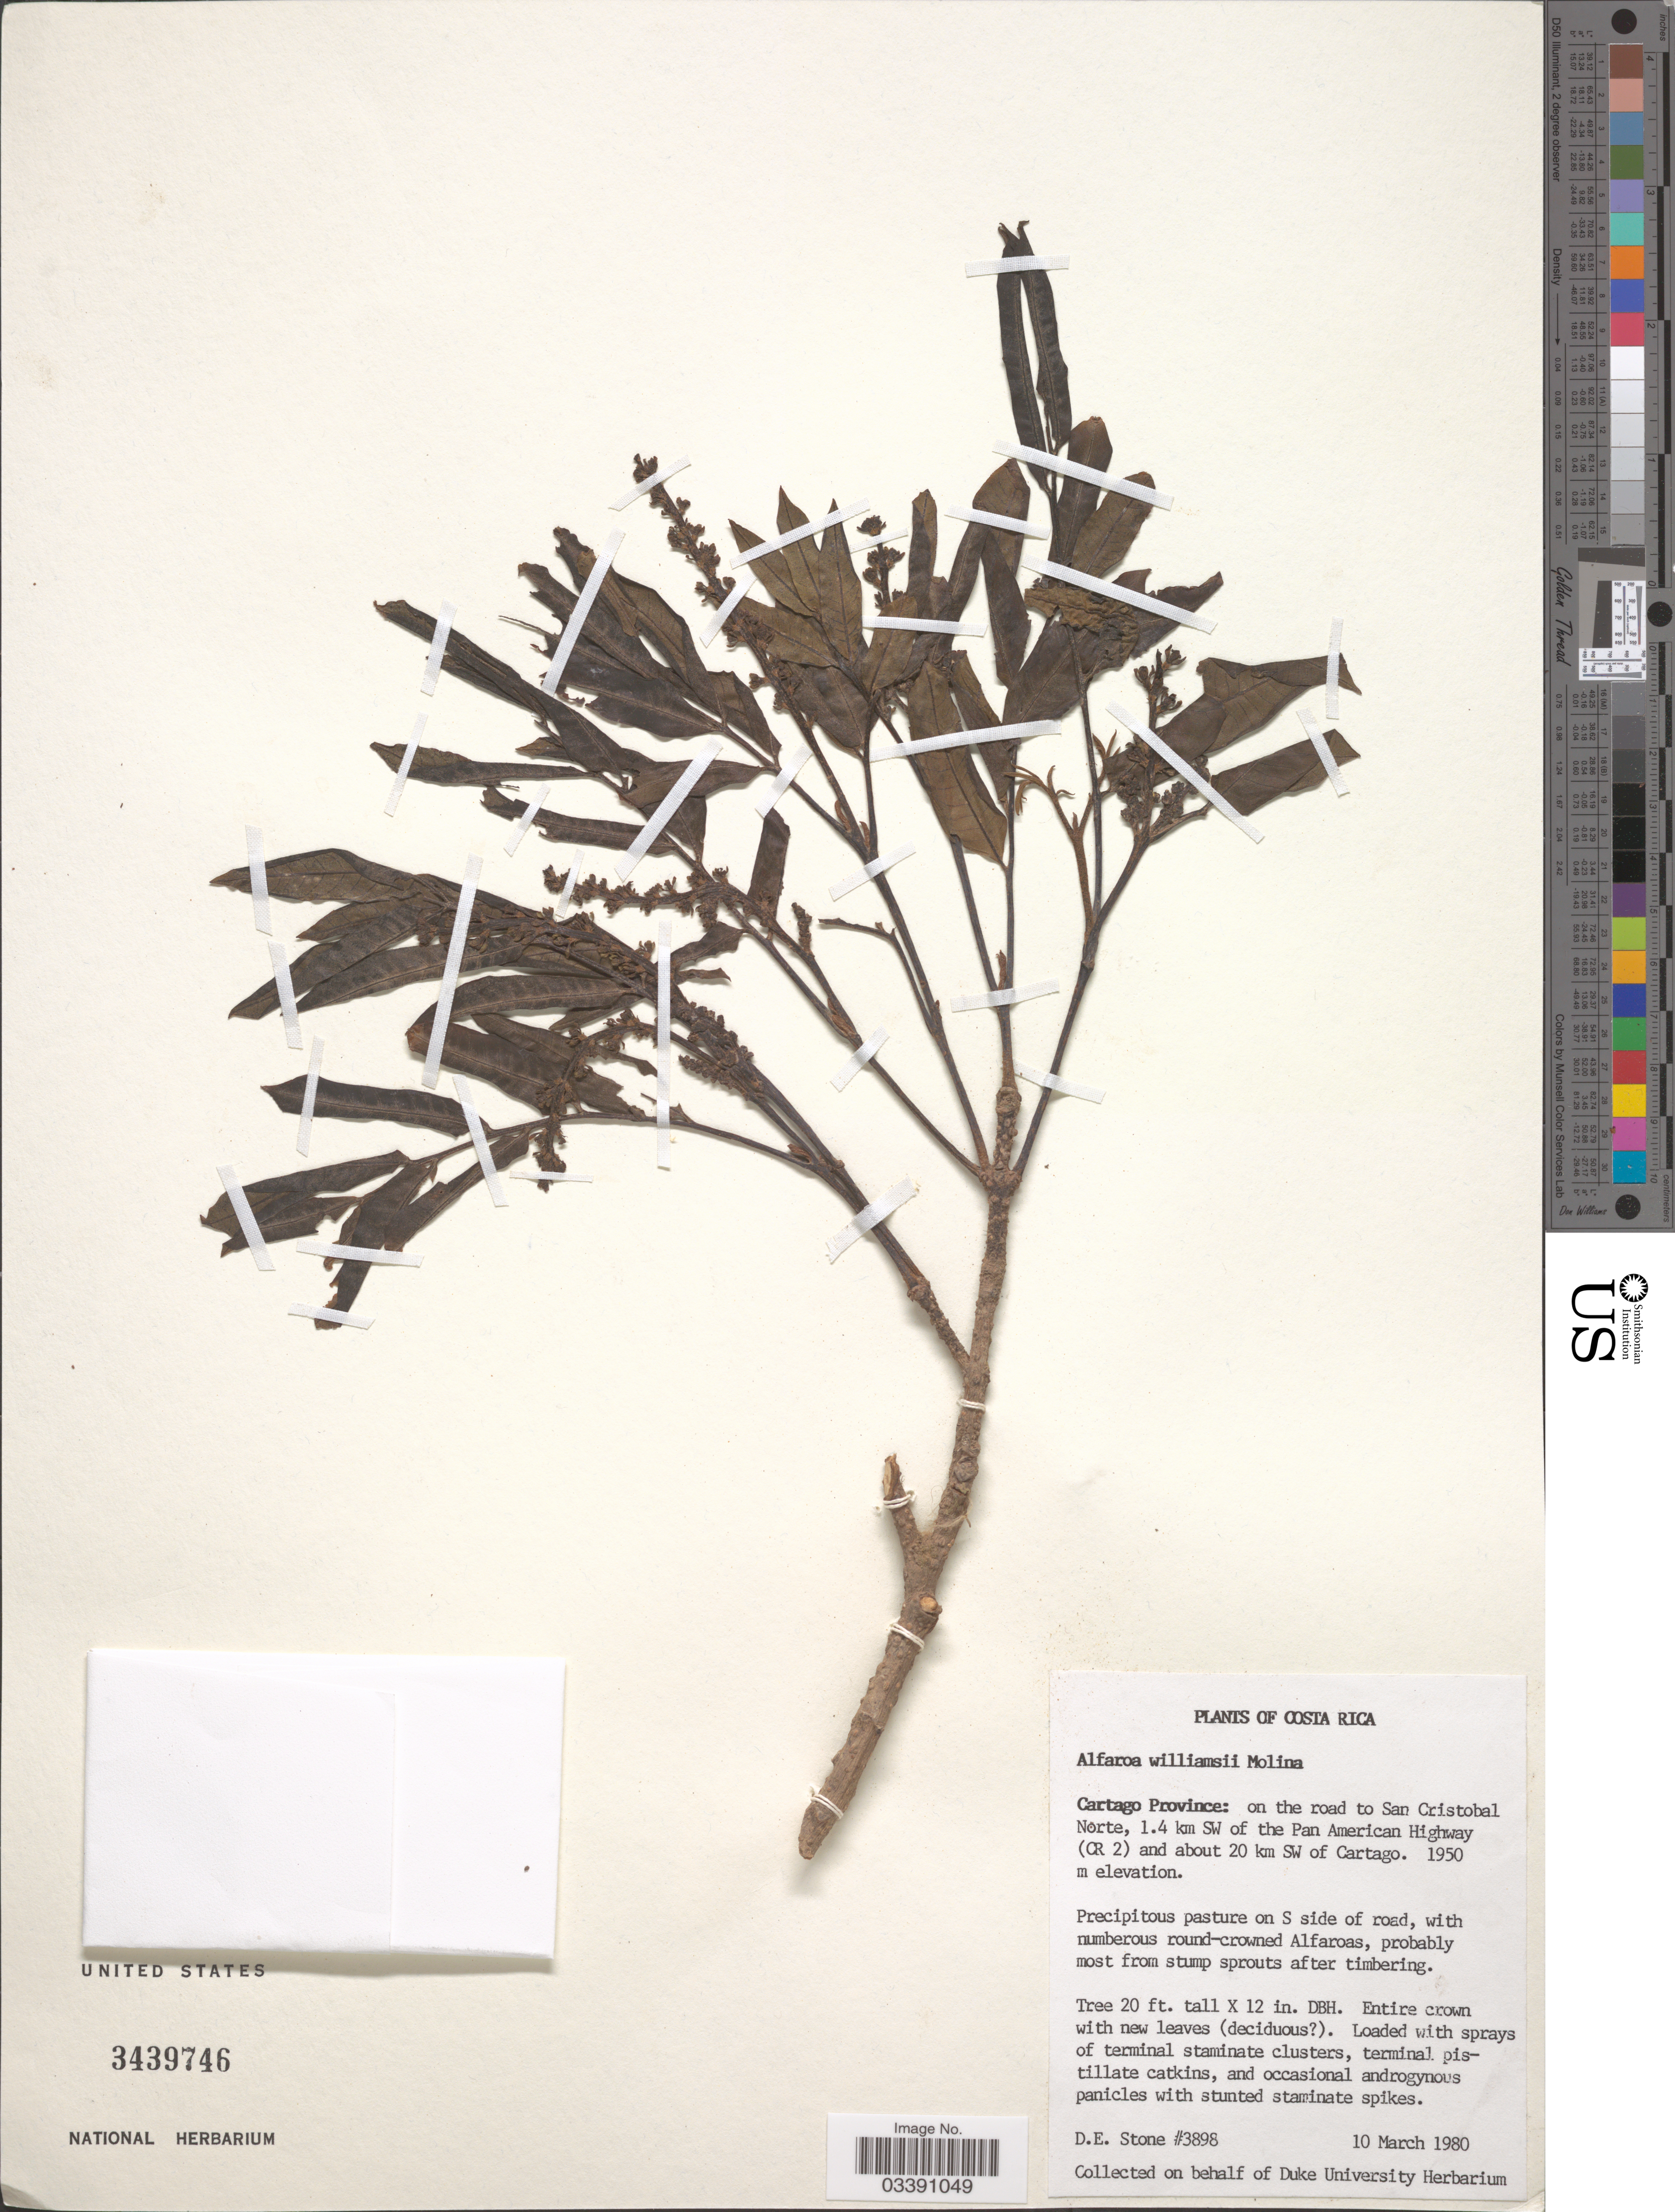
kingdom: Plantae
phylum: Tracheophyta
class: Magnoliopsida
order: Fagales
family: Juglandaceae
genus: Alfaroa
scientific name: Alfaroa williamsii subsp. williamsii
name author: Ant. Molina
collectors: D. E. Stone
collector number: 3898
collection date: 1980-03-10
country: Costa Rica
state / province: Cartago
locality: On the road to San Cristobal Norte, 1.4 km SW of the Pan American Highway (CR 2) and about 20 km SW of Cartago.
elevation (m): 1950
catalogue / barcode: US 3439746